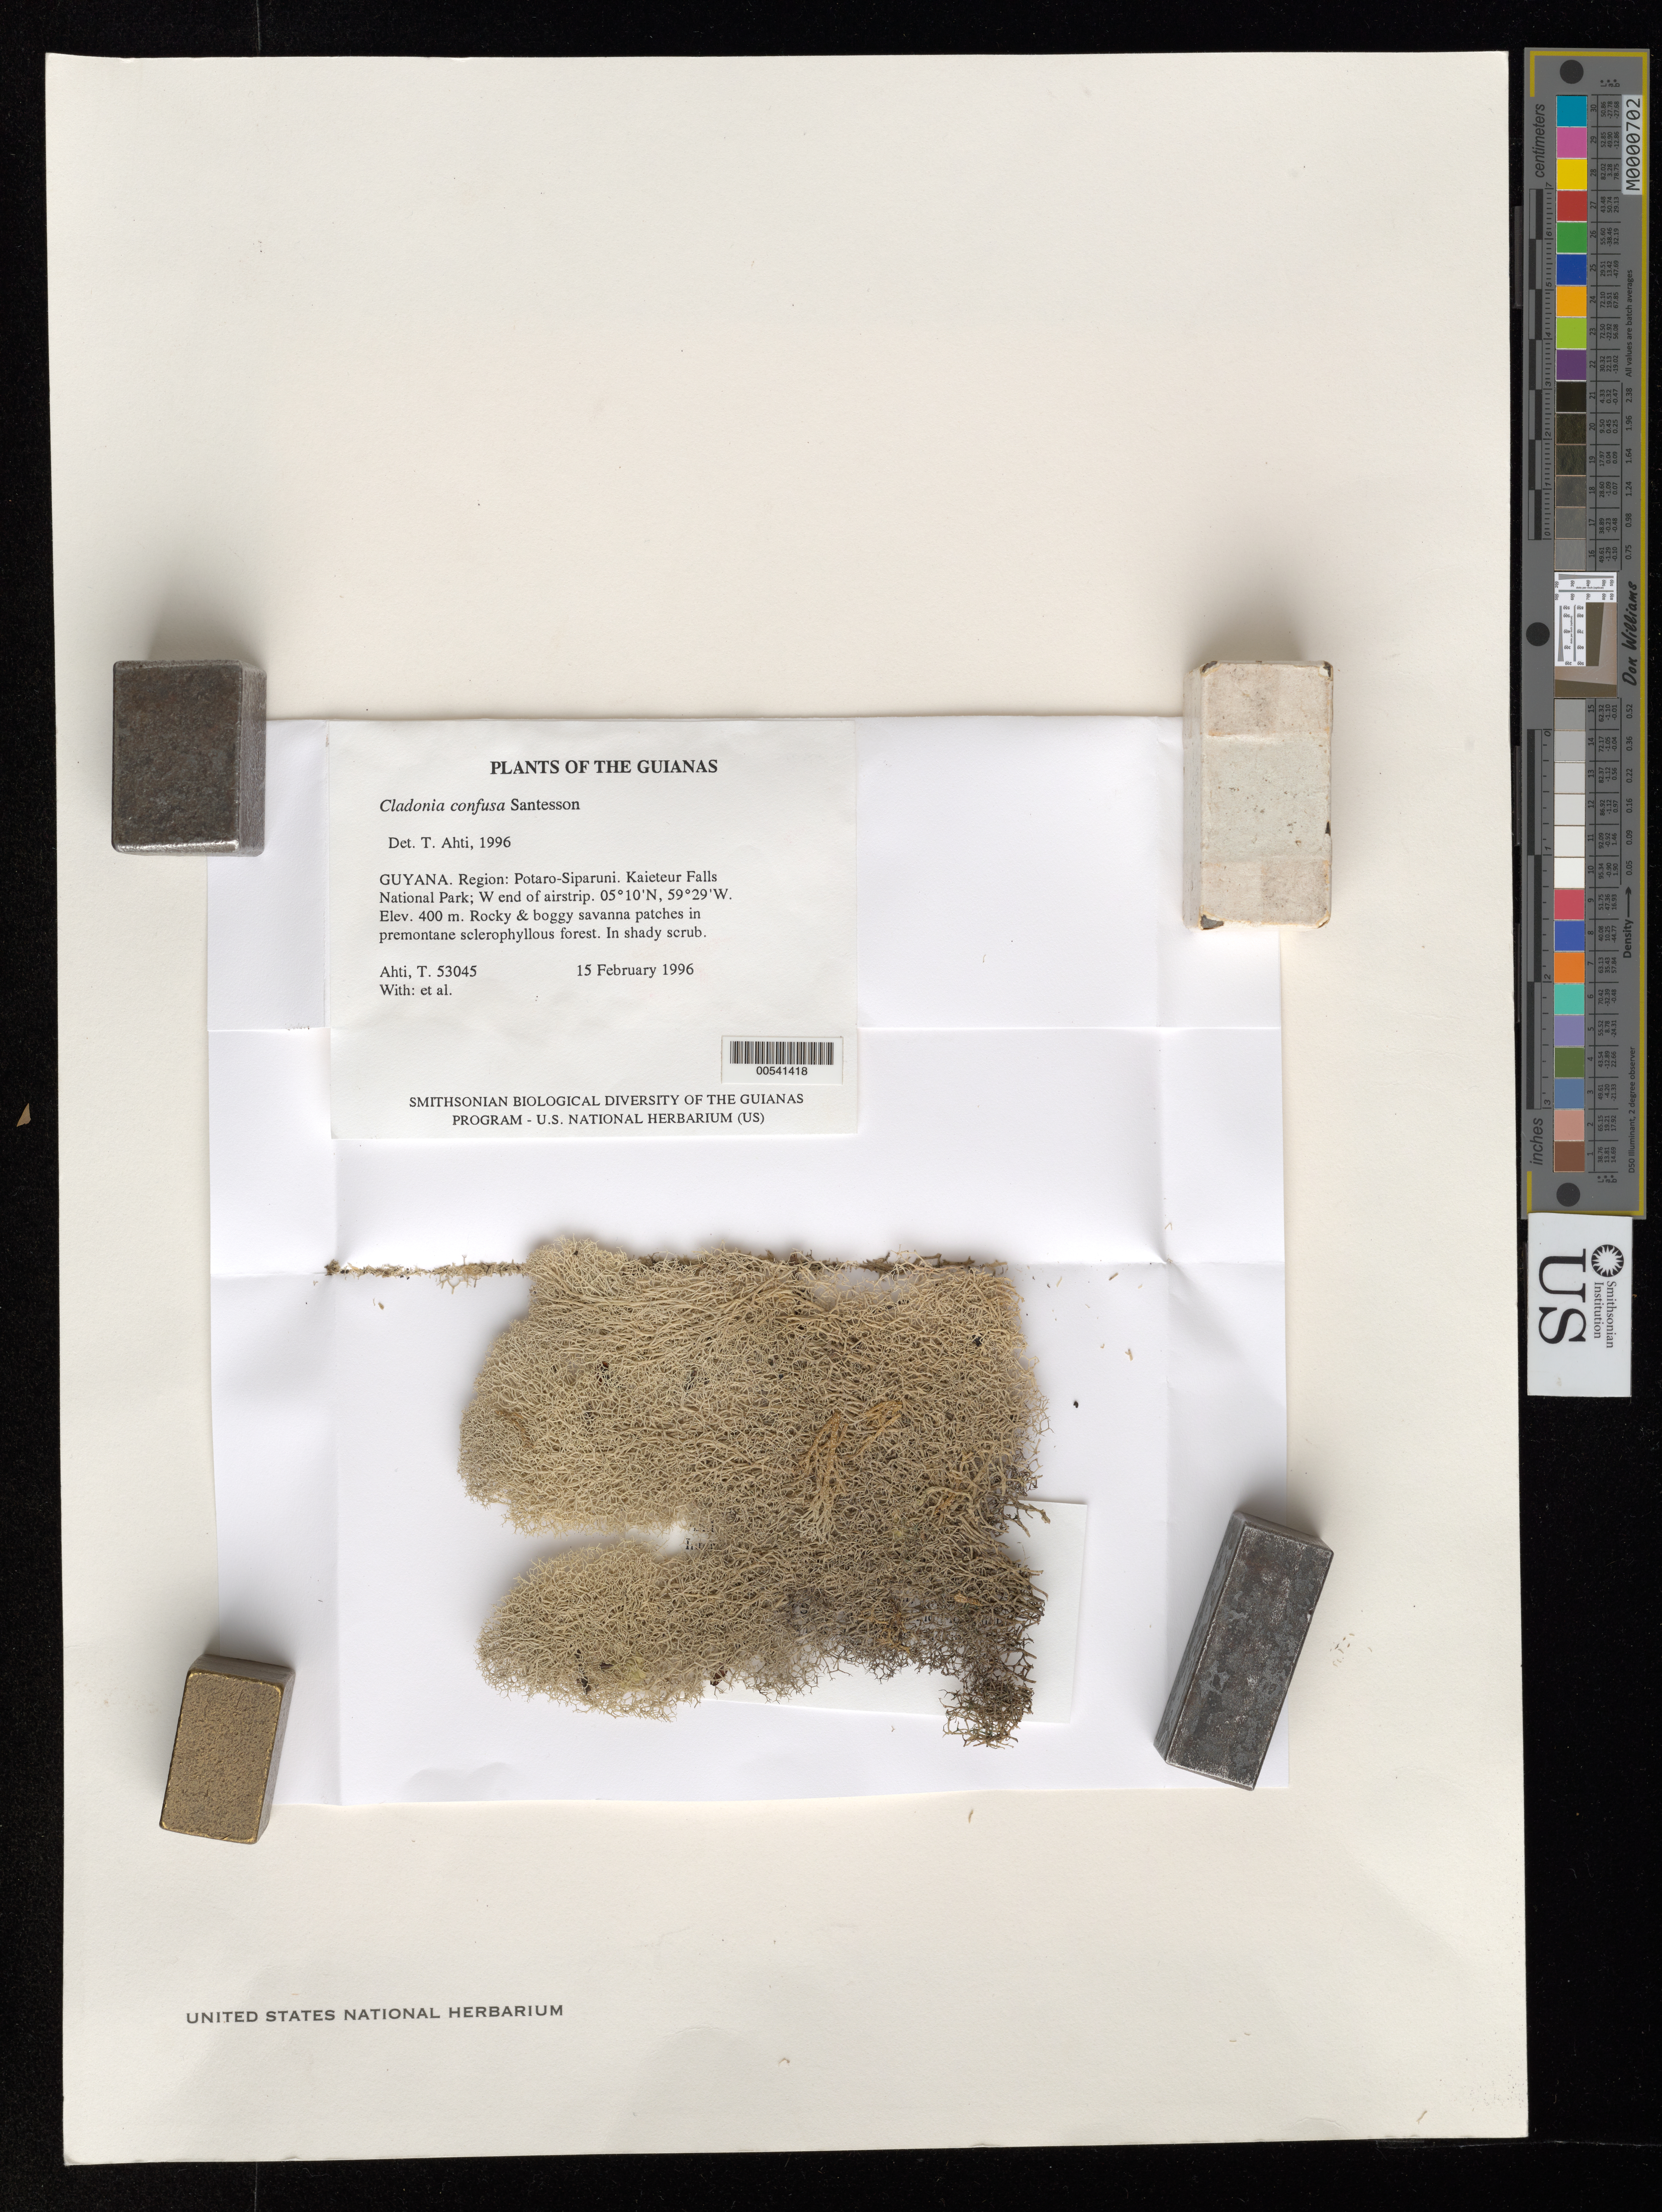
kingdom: Fungi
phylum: Ascomycota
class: Lecanoromycetes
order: Lecanorales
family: Cladoniaceae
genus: Cladonia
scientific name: Cladonia confusa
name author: R. Sant.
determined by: Ahti, Teuvo T.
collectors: T. T. Ahti et al.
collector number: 53045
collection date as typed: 15 February 1996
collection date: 1996-02-15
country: Guyana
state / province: Potaro-Siparuni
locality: Kaieteur Falls National Park; W end of airstrip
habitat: Rocky & boggy savanna patches in premontane sclerophyllous forest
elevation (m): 400